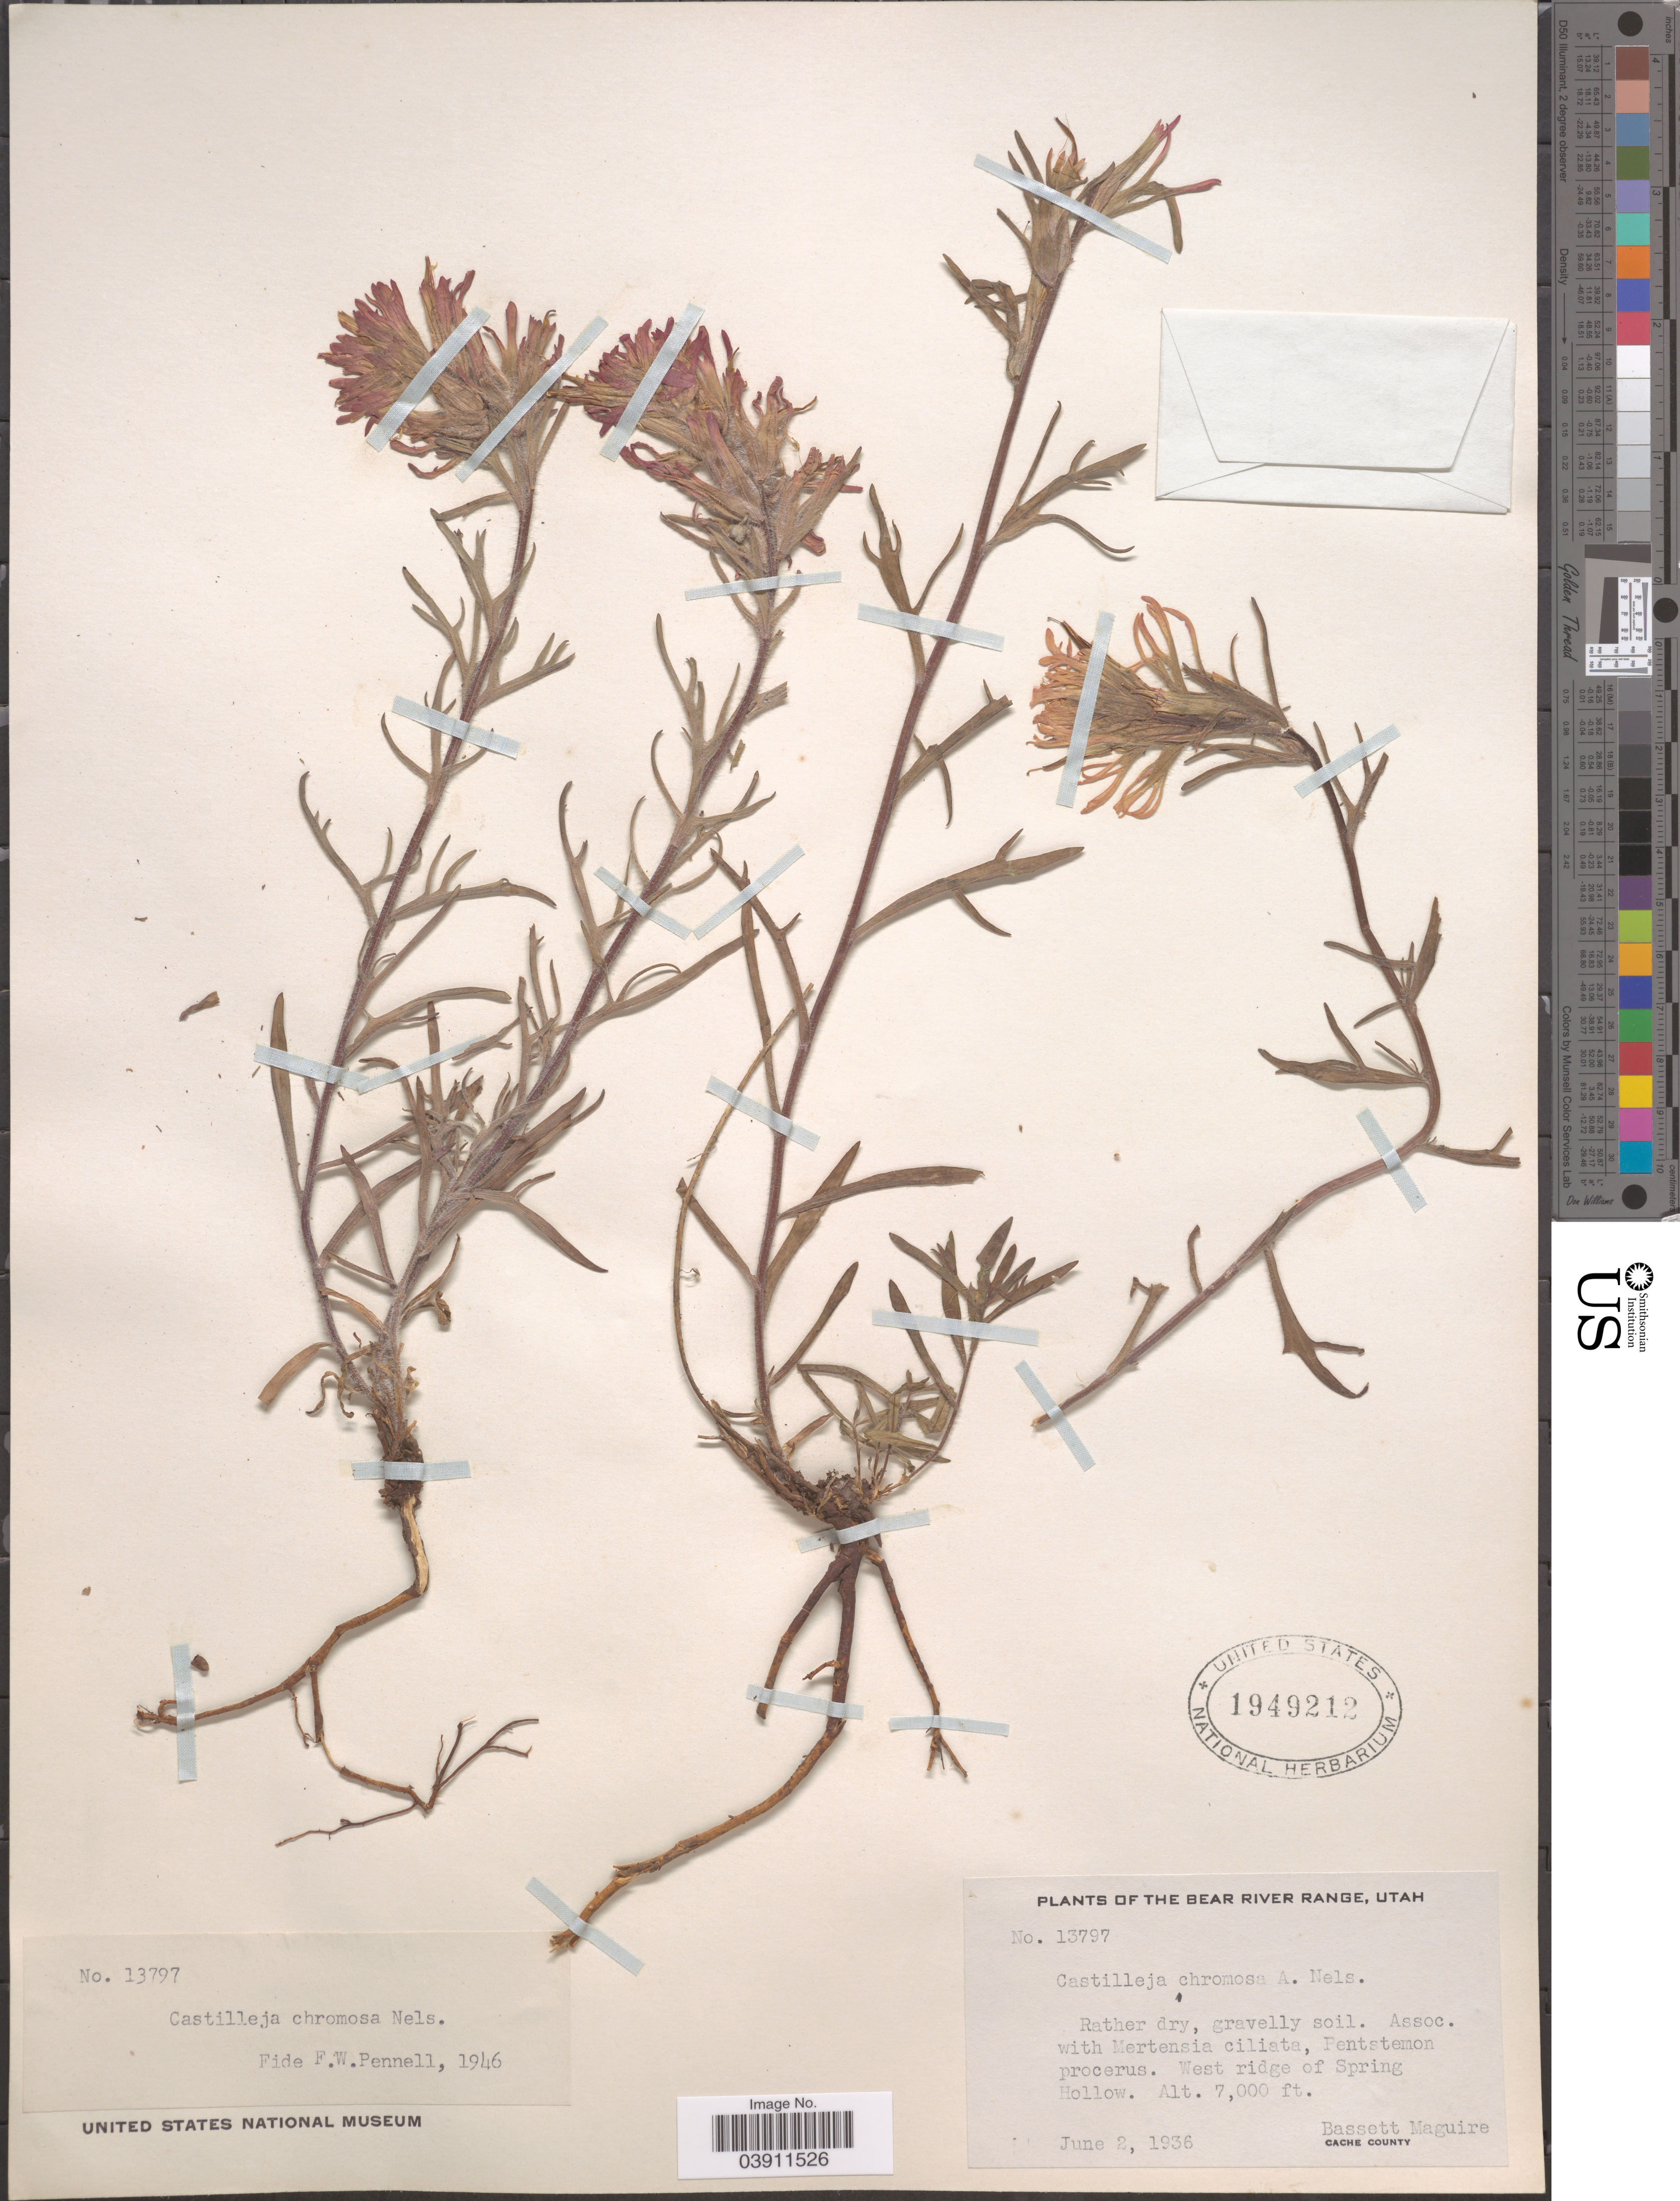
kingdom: Plantae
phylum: Tracheophyta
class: Magnoliopsida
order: Lamiales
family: Orobanchaceae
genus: Castilleja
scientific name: Castilleja chromosa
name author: A. Nelson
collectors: B. Maguire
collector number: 13797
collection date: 1936-06-02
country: United States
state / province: Utah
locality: Bear River Range. West ridge of Spring Hollow. Cache County.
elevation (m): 2134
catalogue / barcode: US 1949212